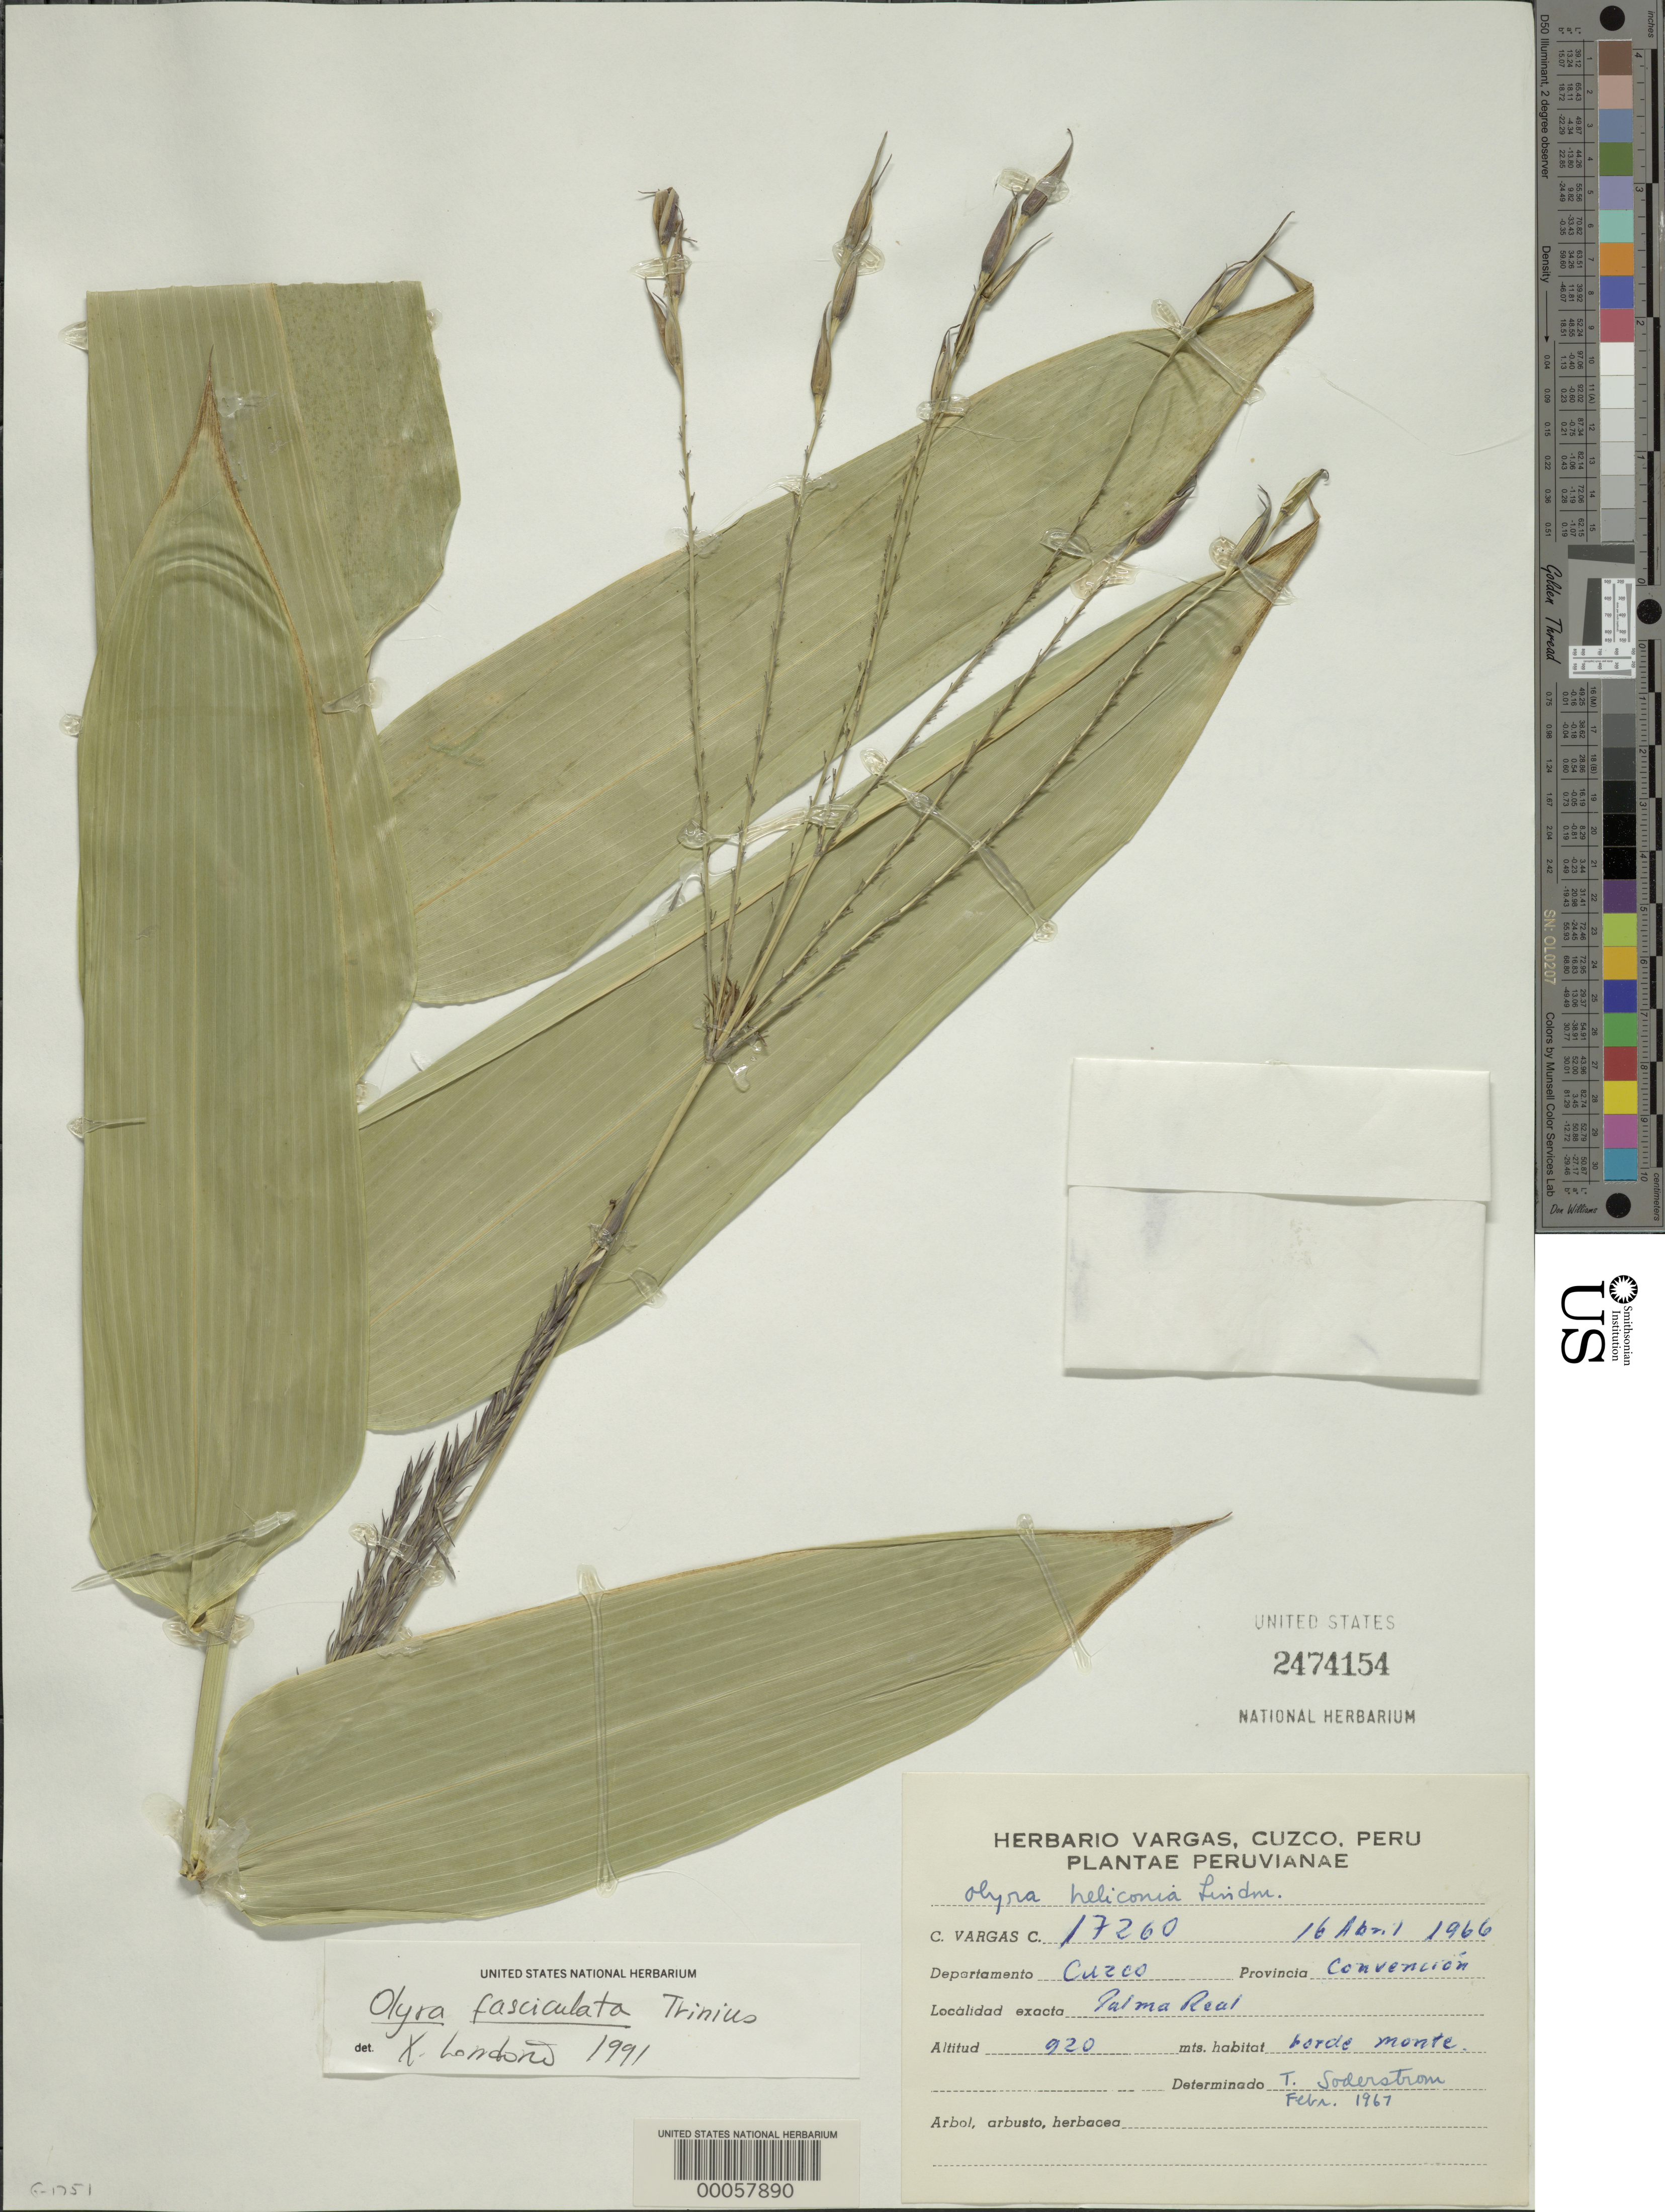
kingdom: Plantae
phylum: Tracheophyta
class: Liliopsida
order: Poales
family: Poaceae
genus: Olyra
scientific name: Olyra heliconia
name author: Lindm.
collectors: C. Vargas Calderón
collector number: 17260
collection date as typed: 16 Apr 1966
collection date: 1966-04-16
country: Peru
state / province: Cusco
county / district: La Convención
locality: Palma Real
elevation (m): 920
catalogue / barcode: US 2474154